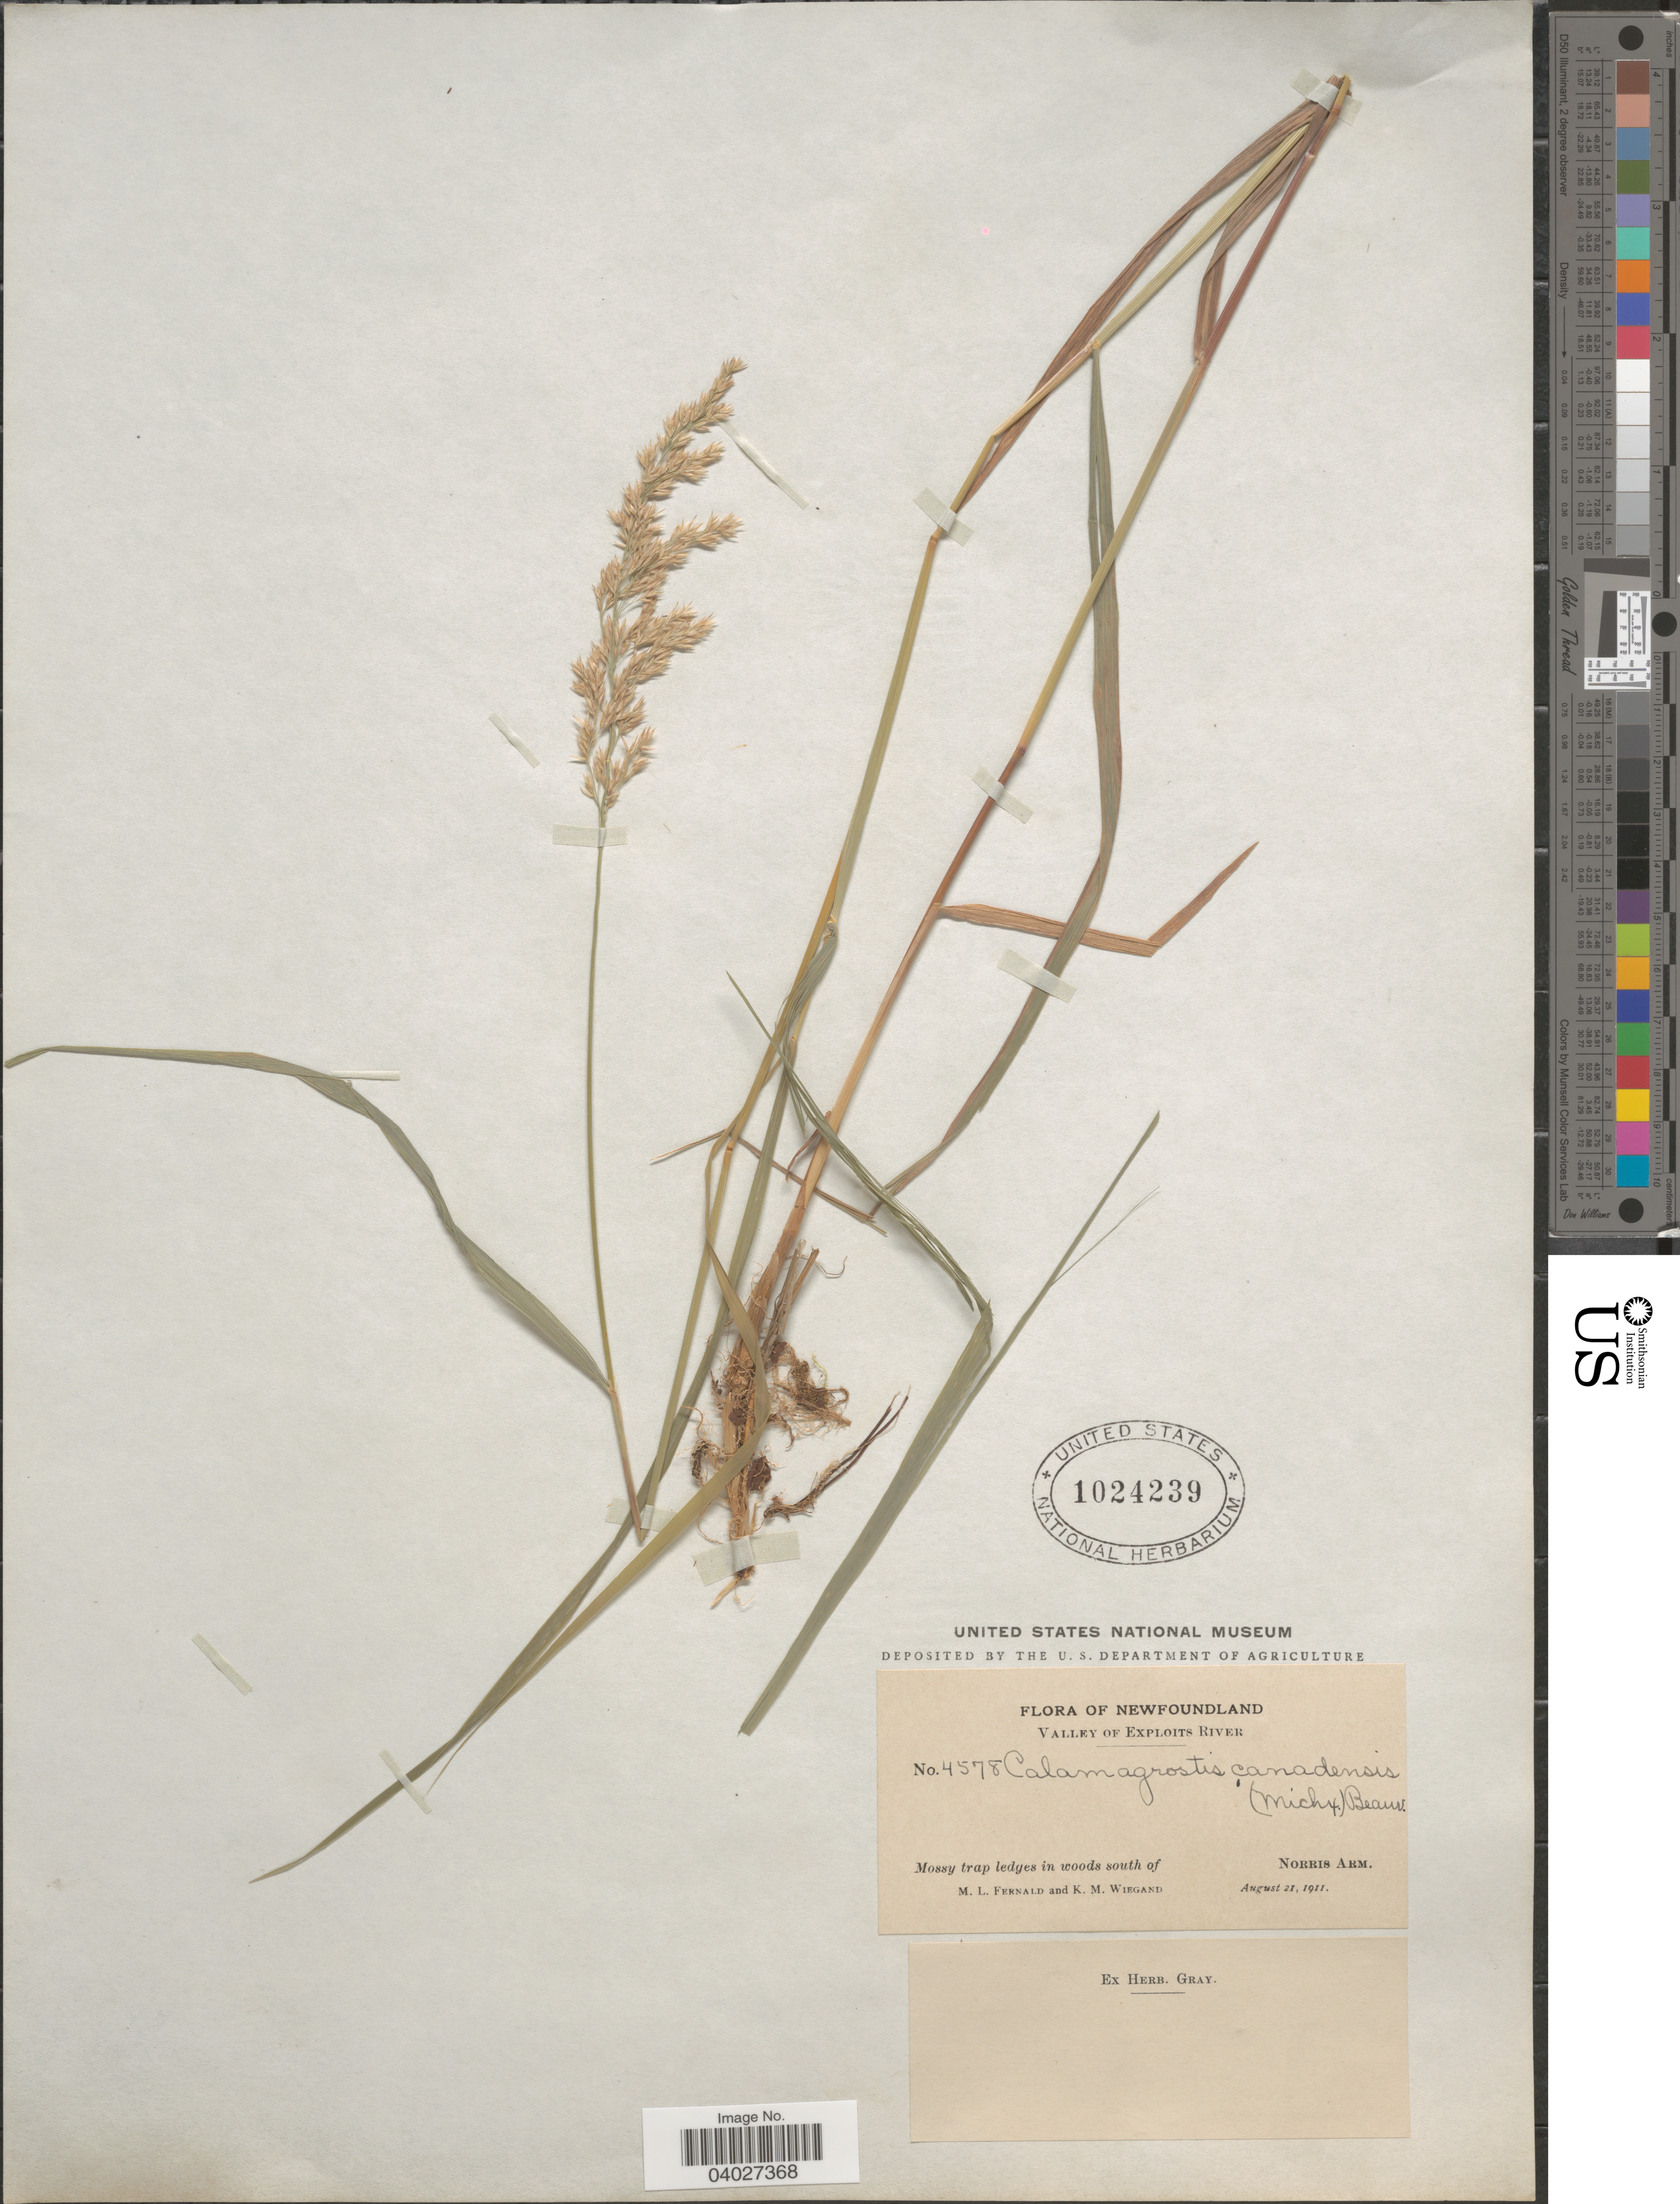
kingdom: Plantae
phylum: Tracheophyta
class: Liliopsida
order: Poales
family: Poaceae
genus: Calamagrostis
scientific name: Calamagrostis canadensis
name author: (Michx.) P. Beauv.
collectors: M. L. Fernald & K. M. Wiegand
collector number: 4578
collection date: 1911-08-21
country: Canada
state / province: Newfoundland and Labrador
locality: Valley of Exploits River. Mossy trap ledges in woods south of Norris Arm.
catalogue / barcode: US 1024239